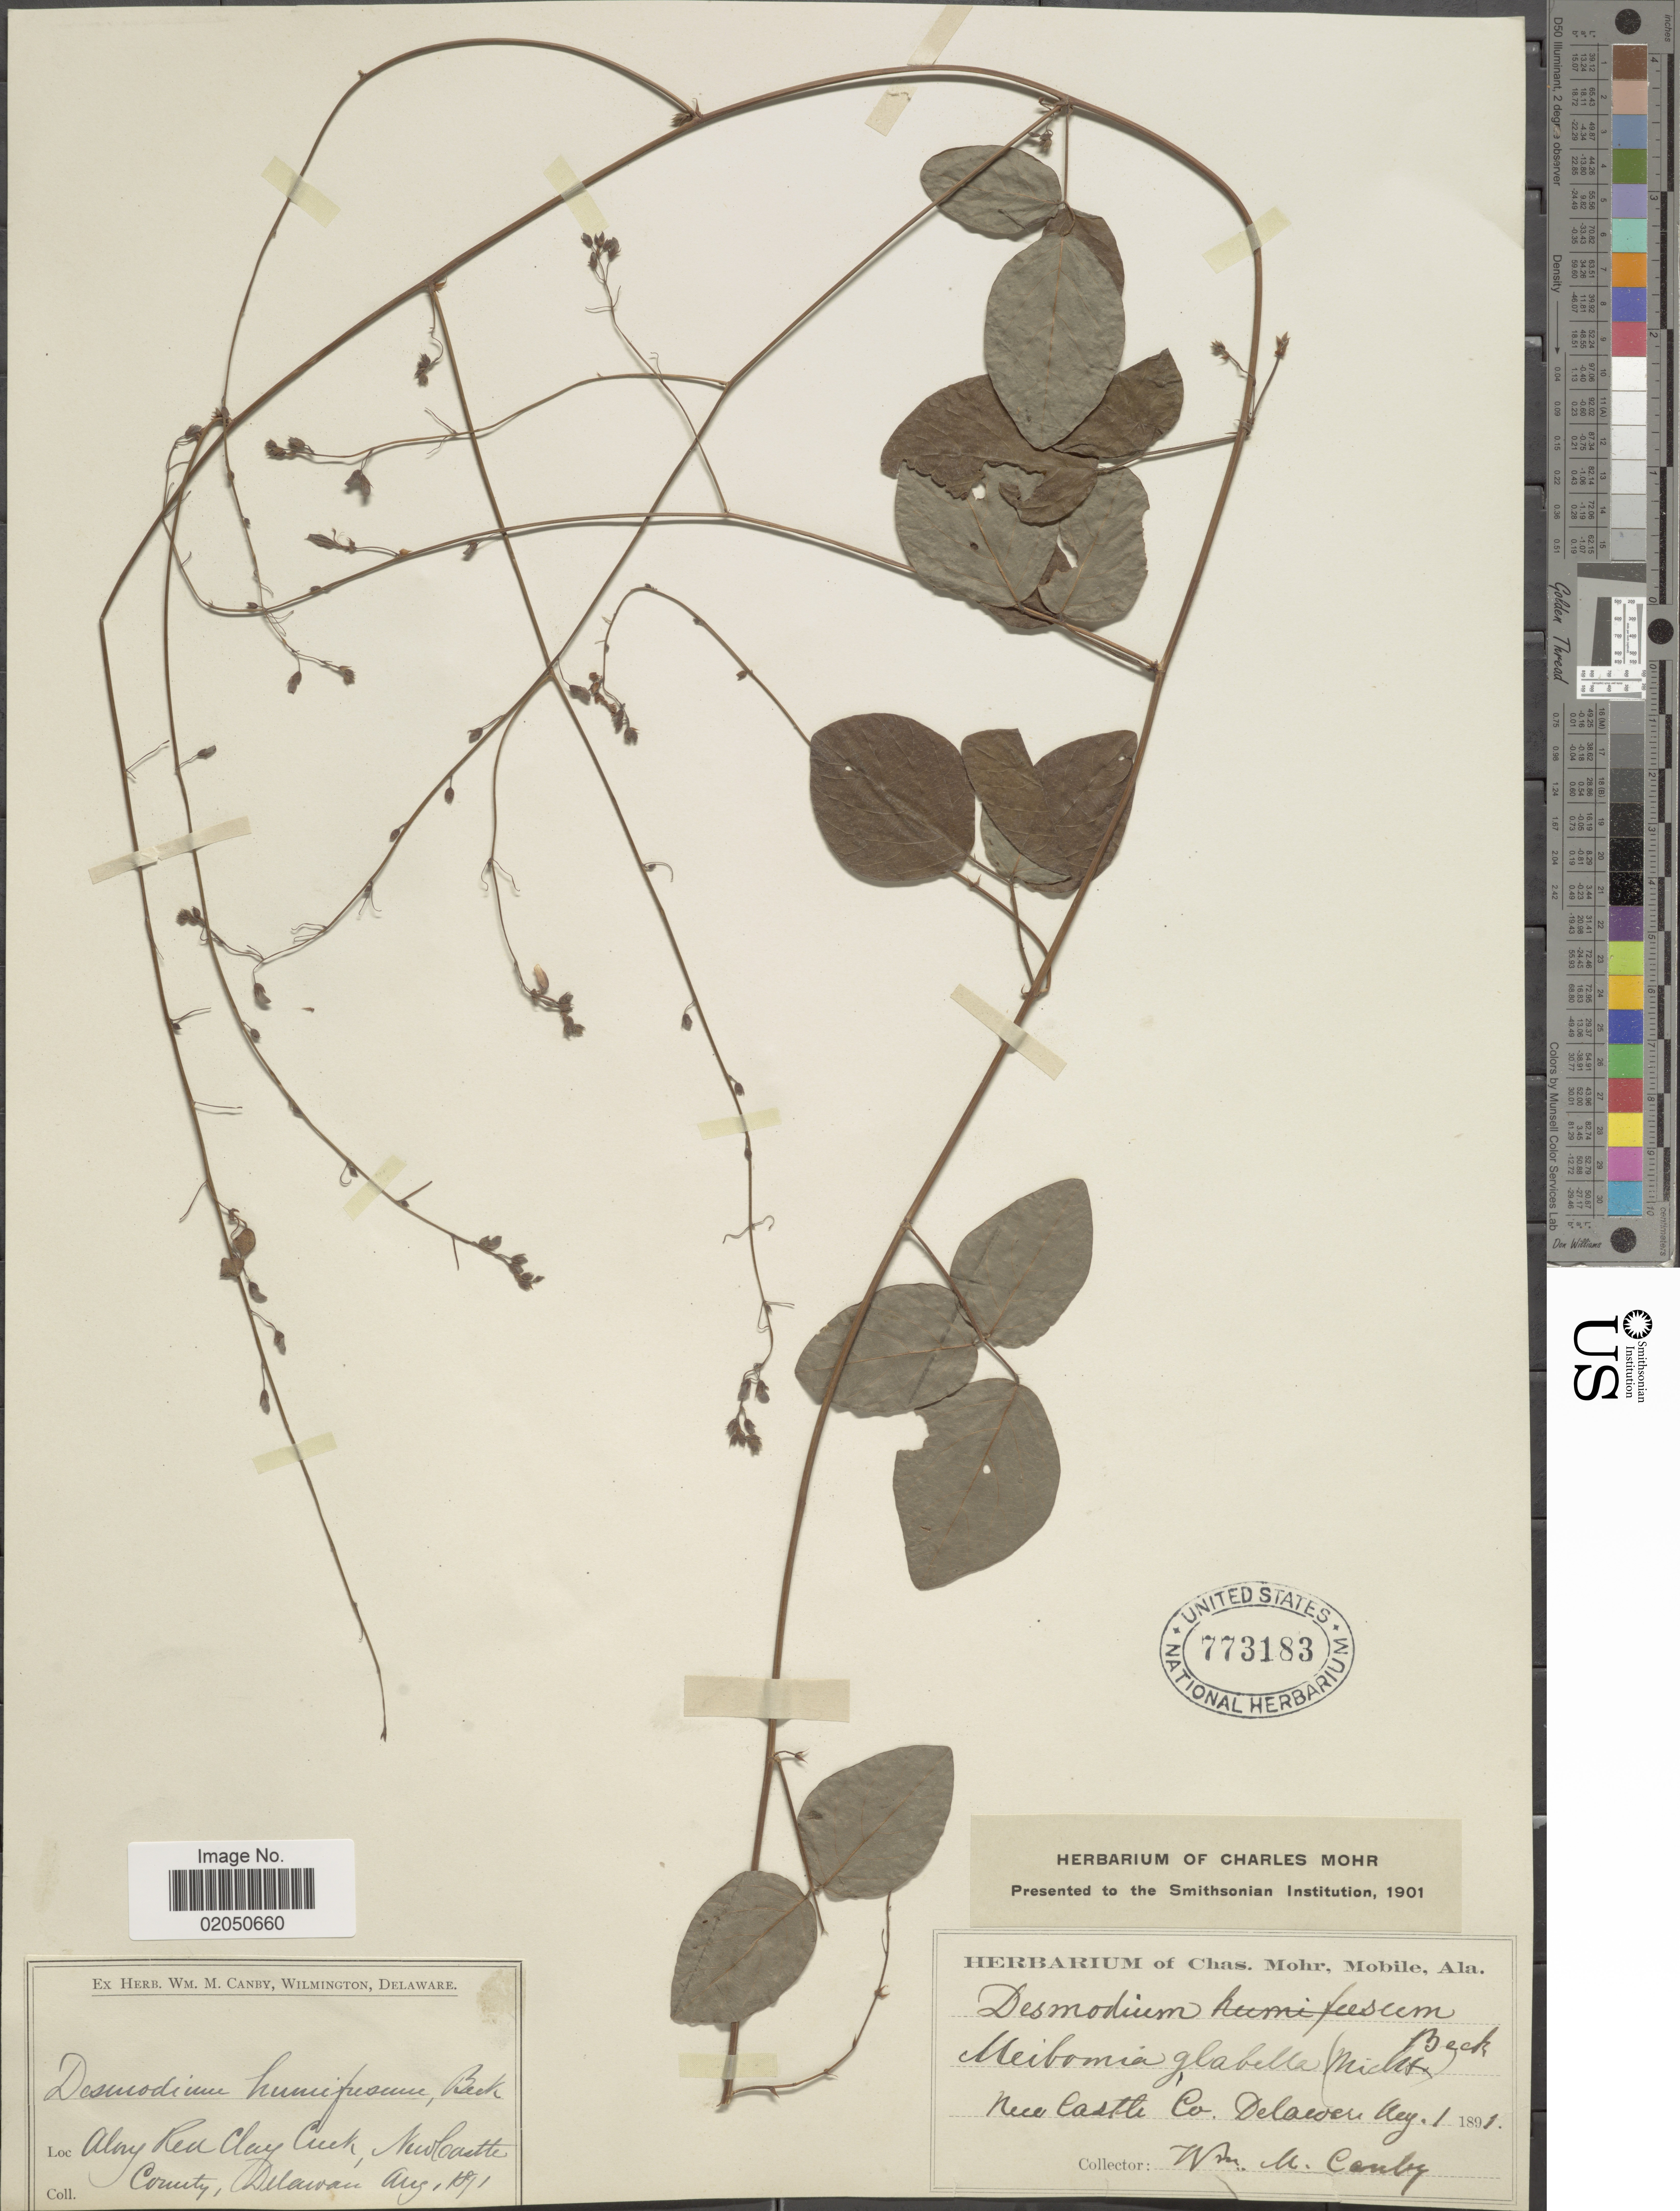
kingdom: Plantae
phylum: Tracheophyta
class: Magnoliopsida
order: Fabales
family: Fabaceae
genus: Desmodium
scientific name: Desmodium glabellum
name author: (Michx.) DC.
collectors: W. M. Canby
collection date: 1891-08-01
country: United States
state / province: Delaware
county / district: New Castle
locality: New Castle Co., along Red Clay Creek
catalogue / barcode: US 773183